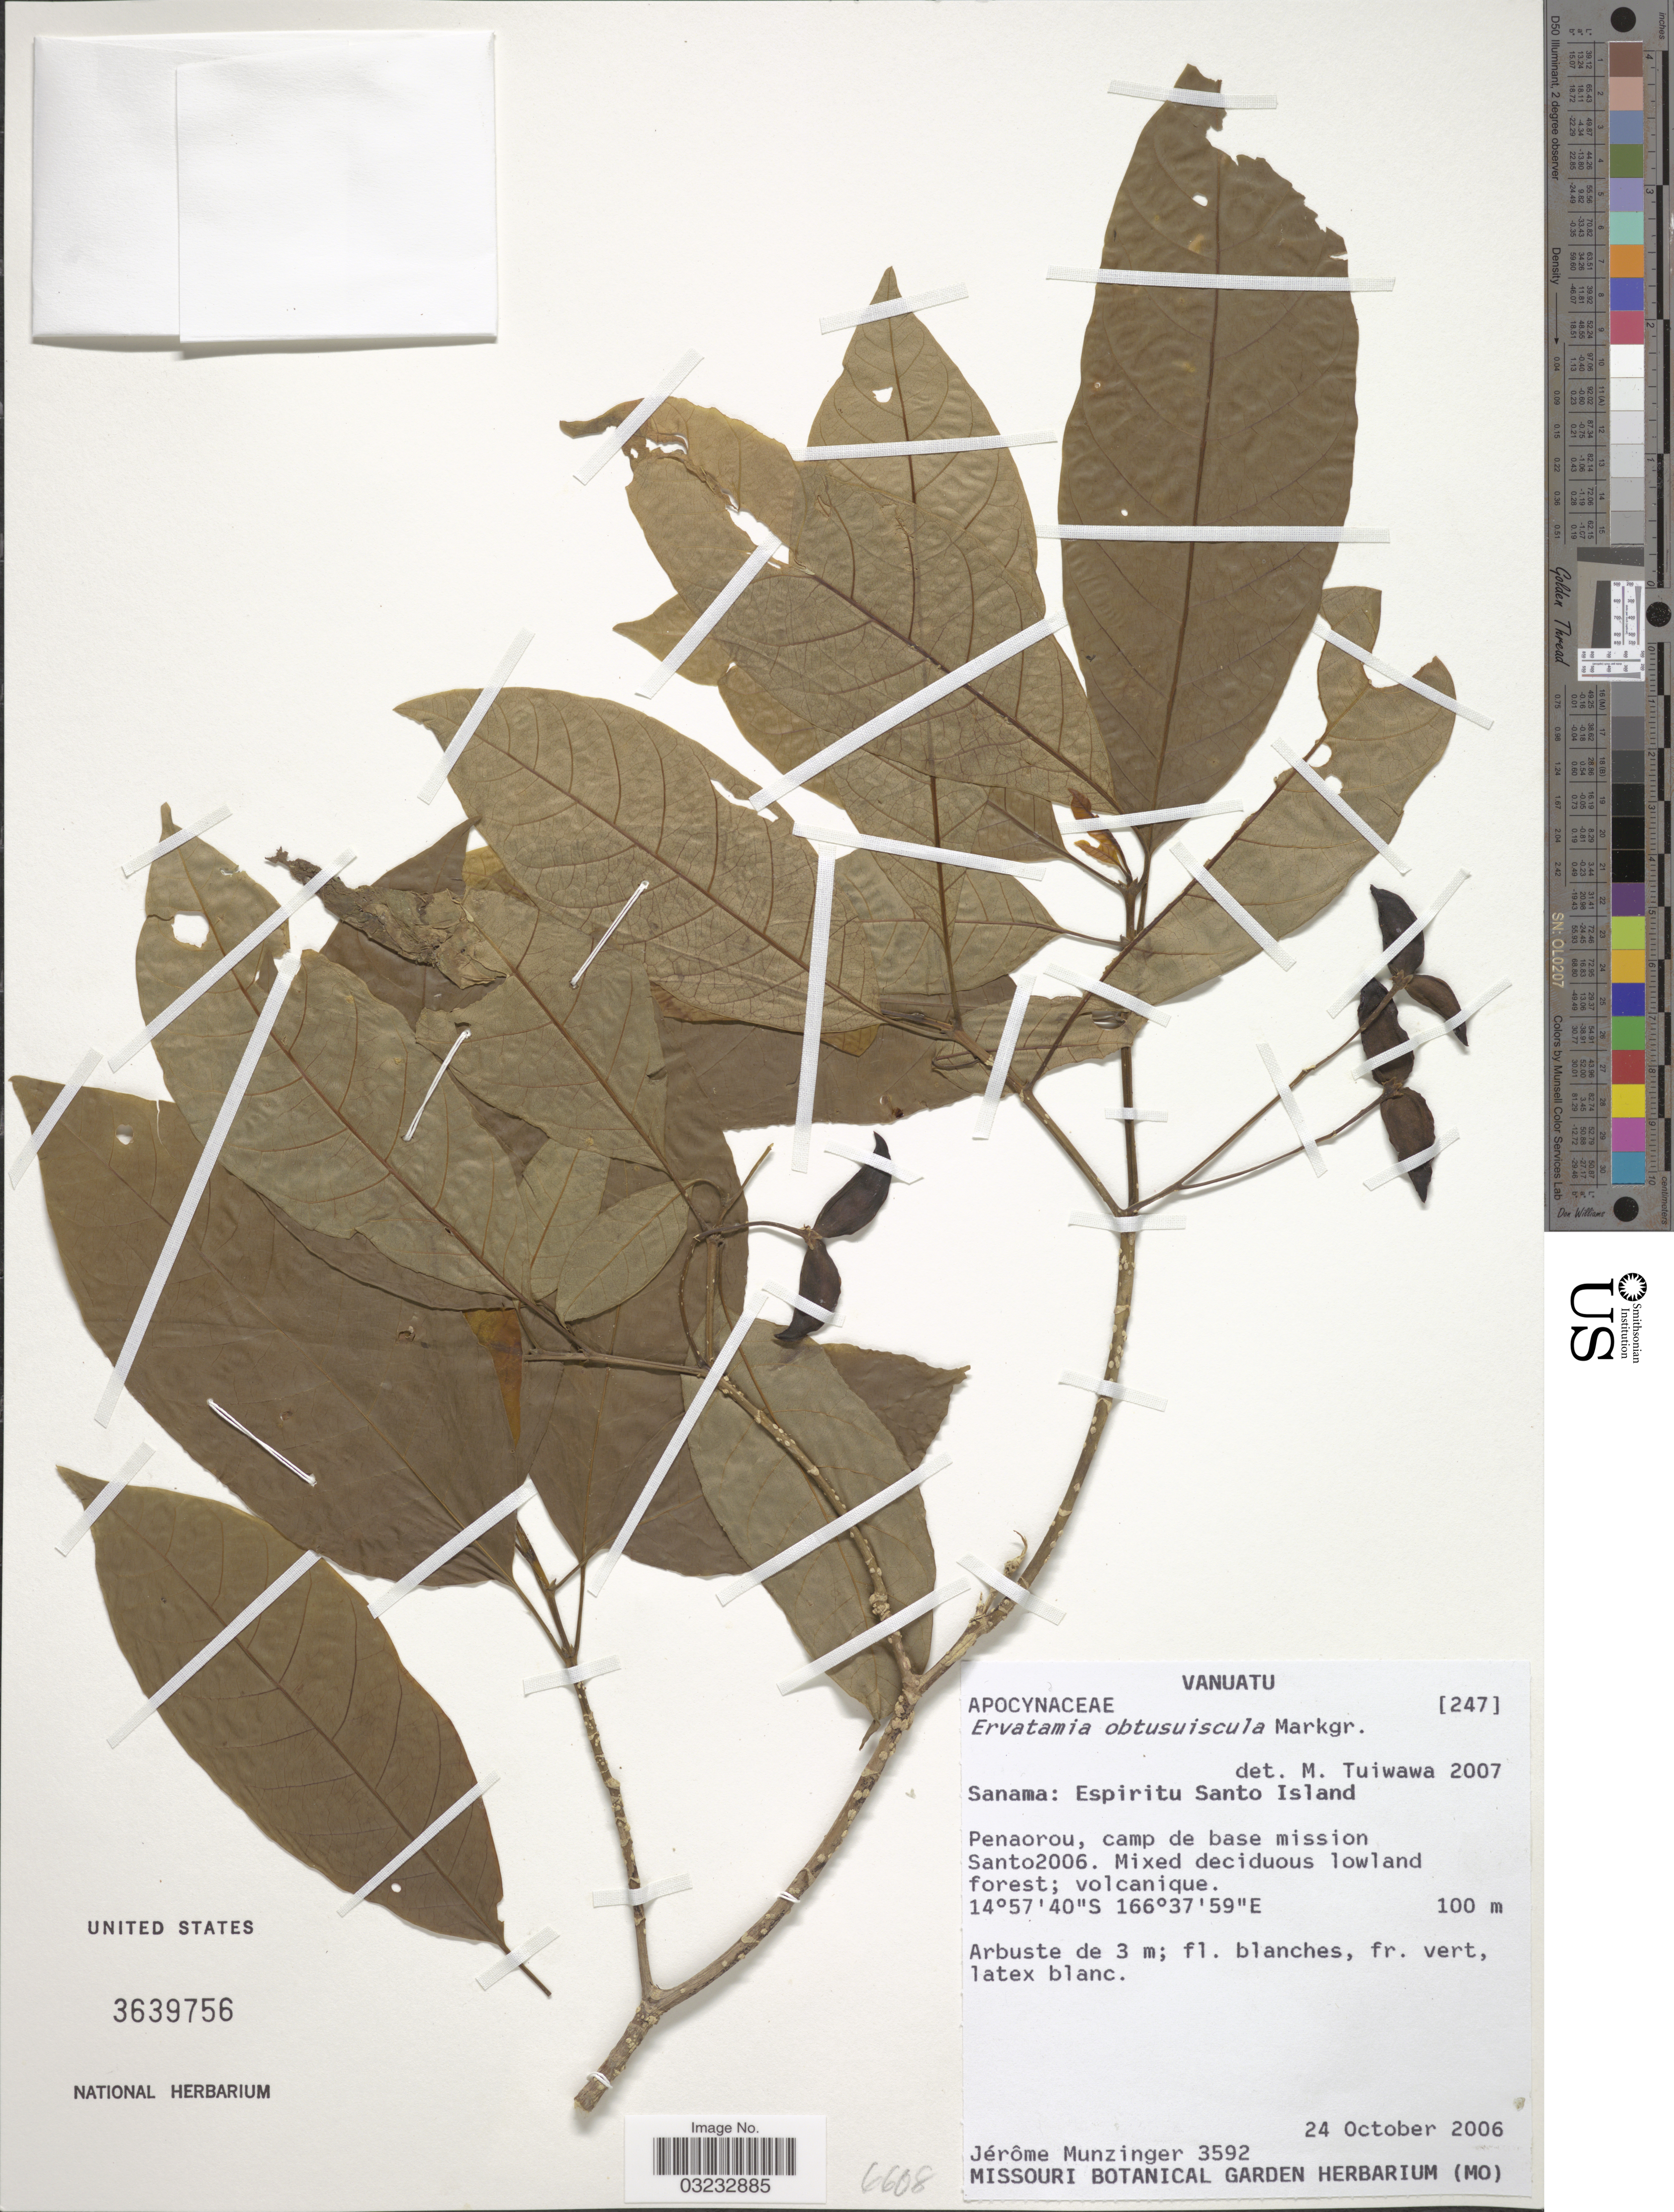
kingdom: Plantae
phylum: Tracheophyta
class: Magnoliopsida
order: Gentianales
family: Apocynaceae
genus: Tabernaemontana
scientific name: Tabernaemontana pandacaqui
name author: Poir.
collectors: J. K. Munzinger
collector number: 3592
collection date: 2006-10-24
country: Vanuatu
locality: Vanuata, Sanama: Espiritu Santo Island, Penaorou, camp de base mission Santo2006.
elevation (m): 100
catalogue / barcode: US 3639756